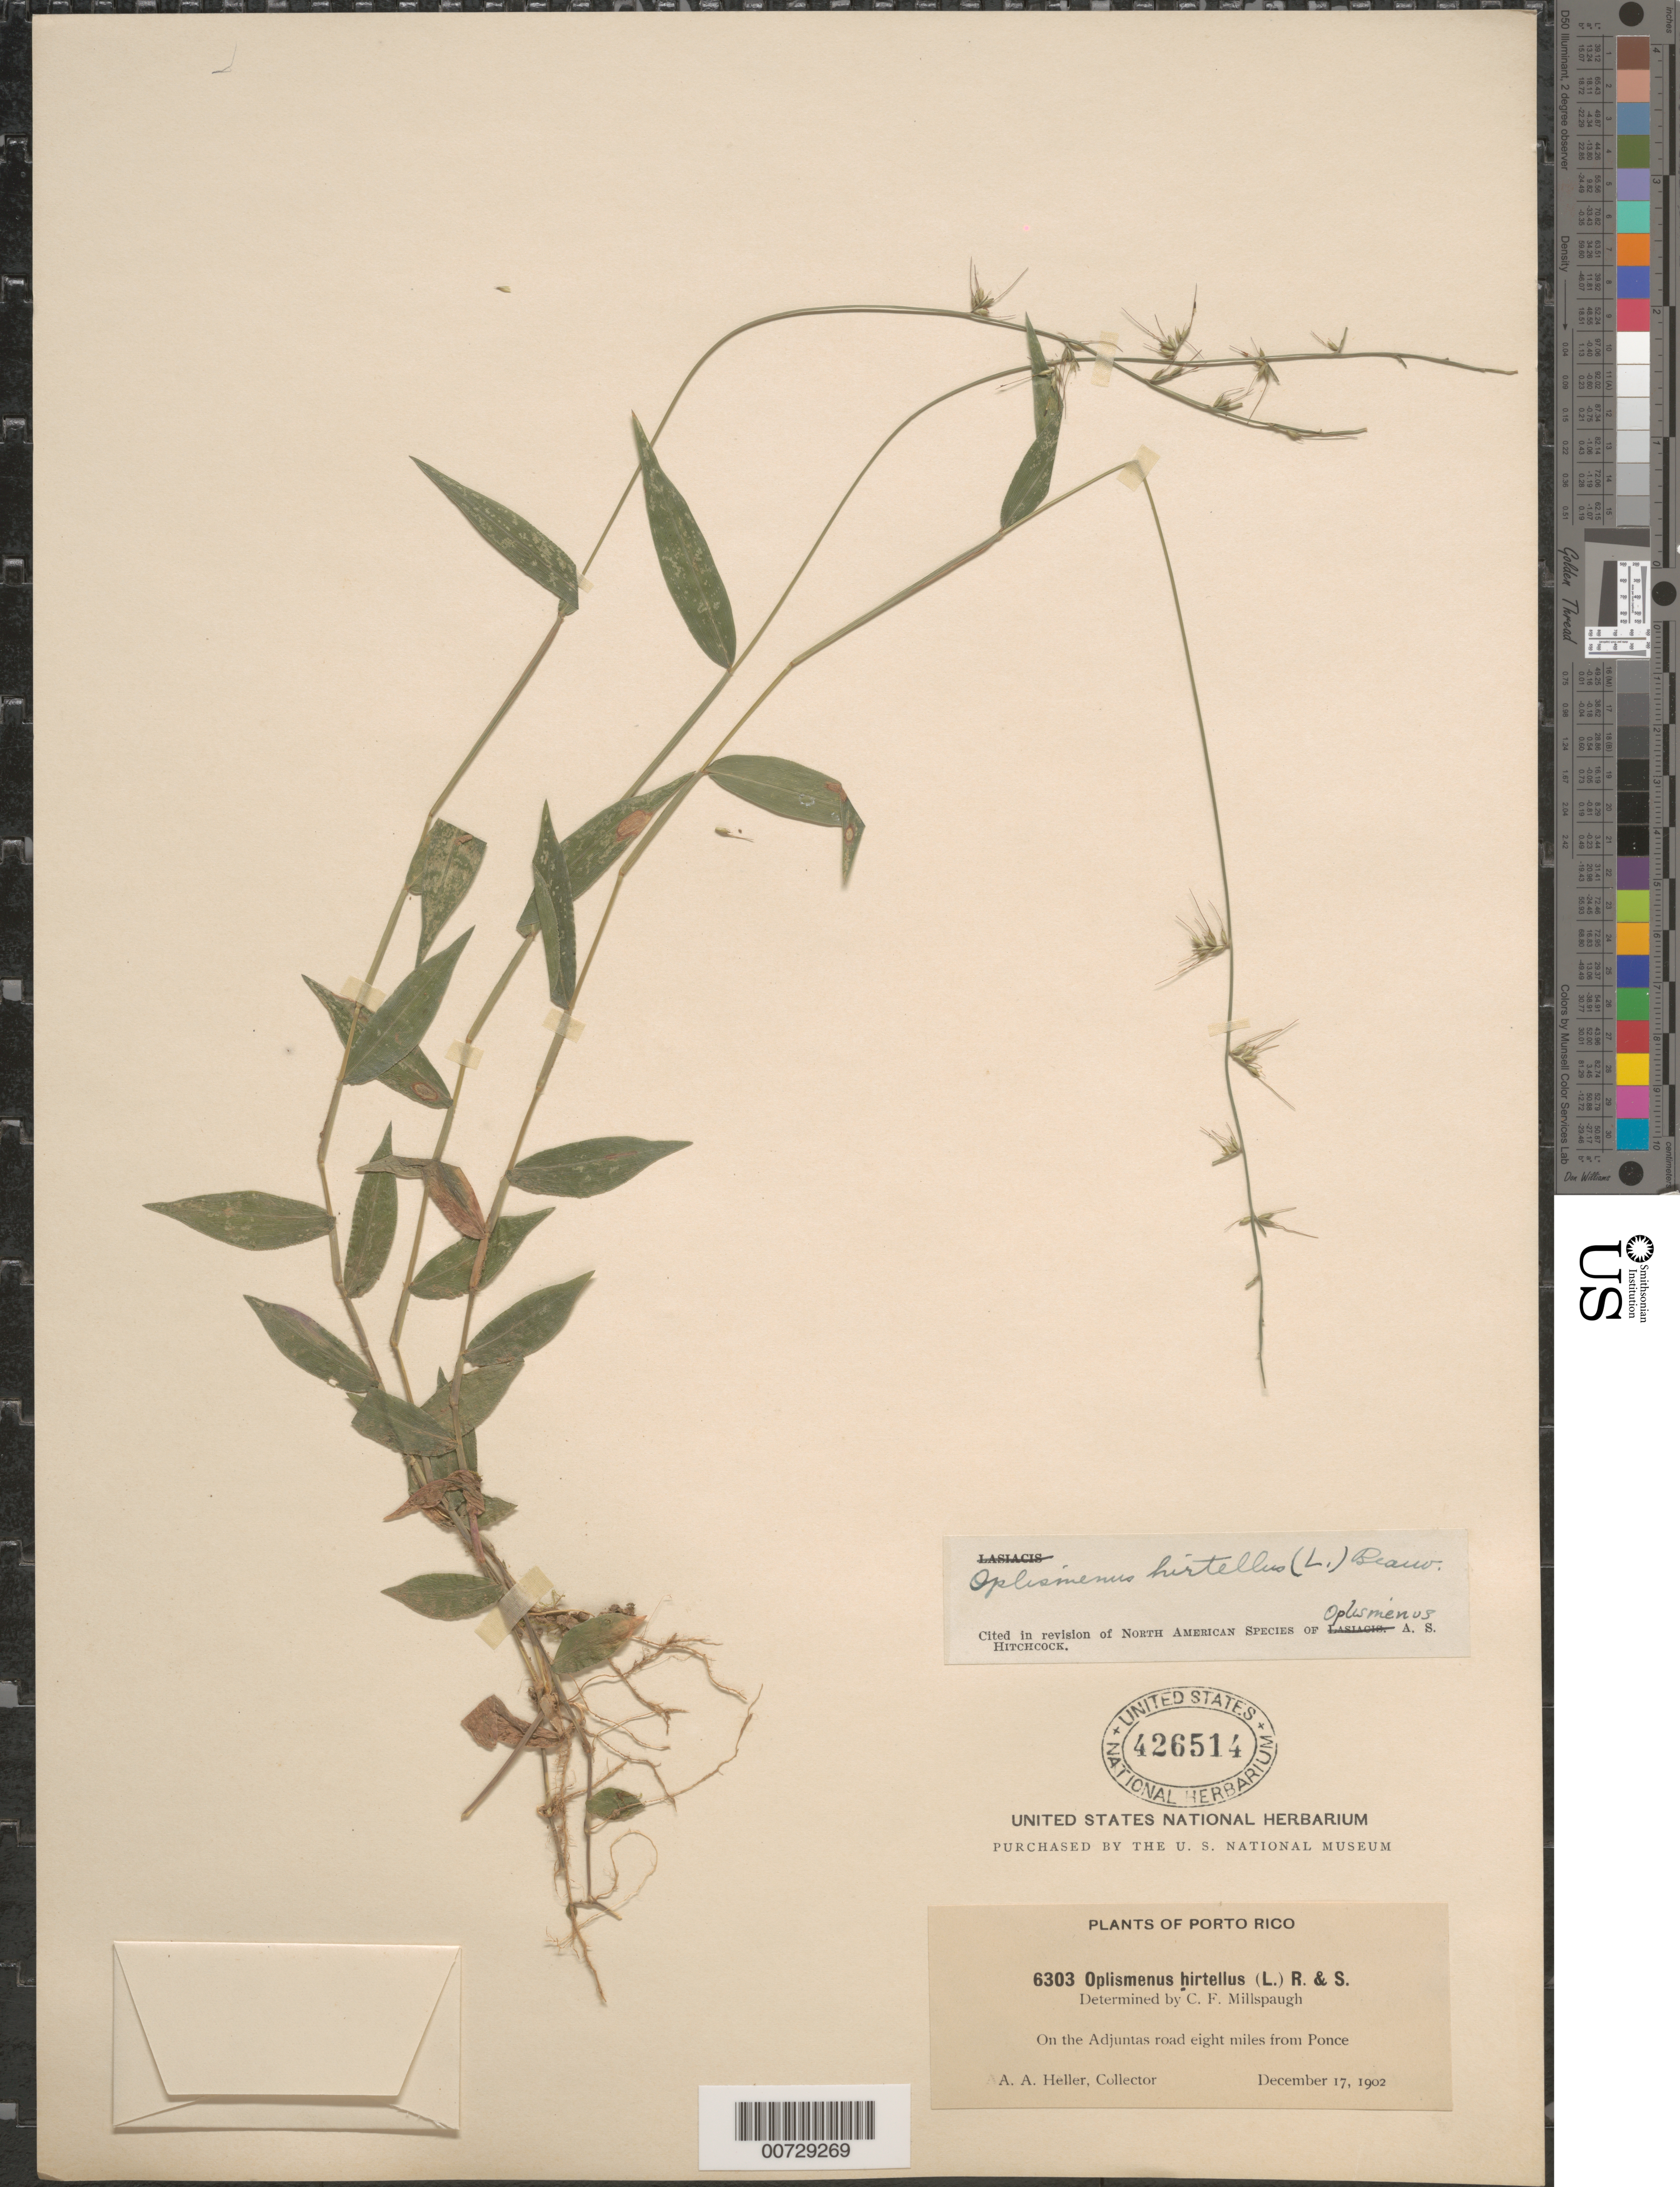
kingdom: Plantae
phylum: Tracheophyta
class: Liliopsida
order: Poales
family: Poaceae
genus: Oplismenus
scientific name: Oplismenus hirtellus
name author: (L.) P. Beauv.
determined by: Millspaugh, C. F.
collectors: A. A. Heller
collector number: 6303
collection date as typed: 17 Dec 1902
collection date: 1902-12-17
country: Puerto Rico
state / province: Adjuntas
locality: Adjuntas Road, 8 mi from Ponce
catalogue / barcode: US 426514